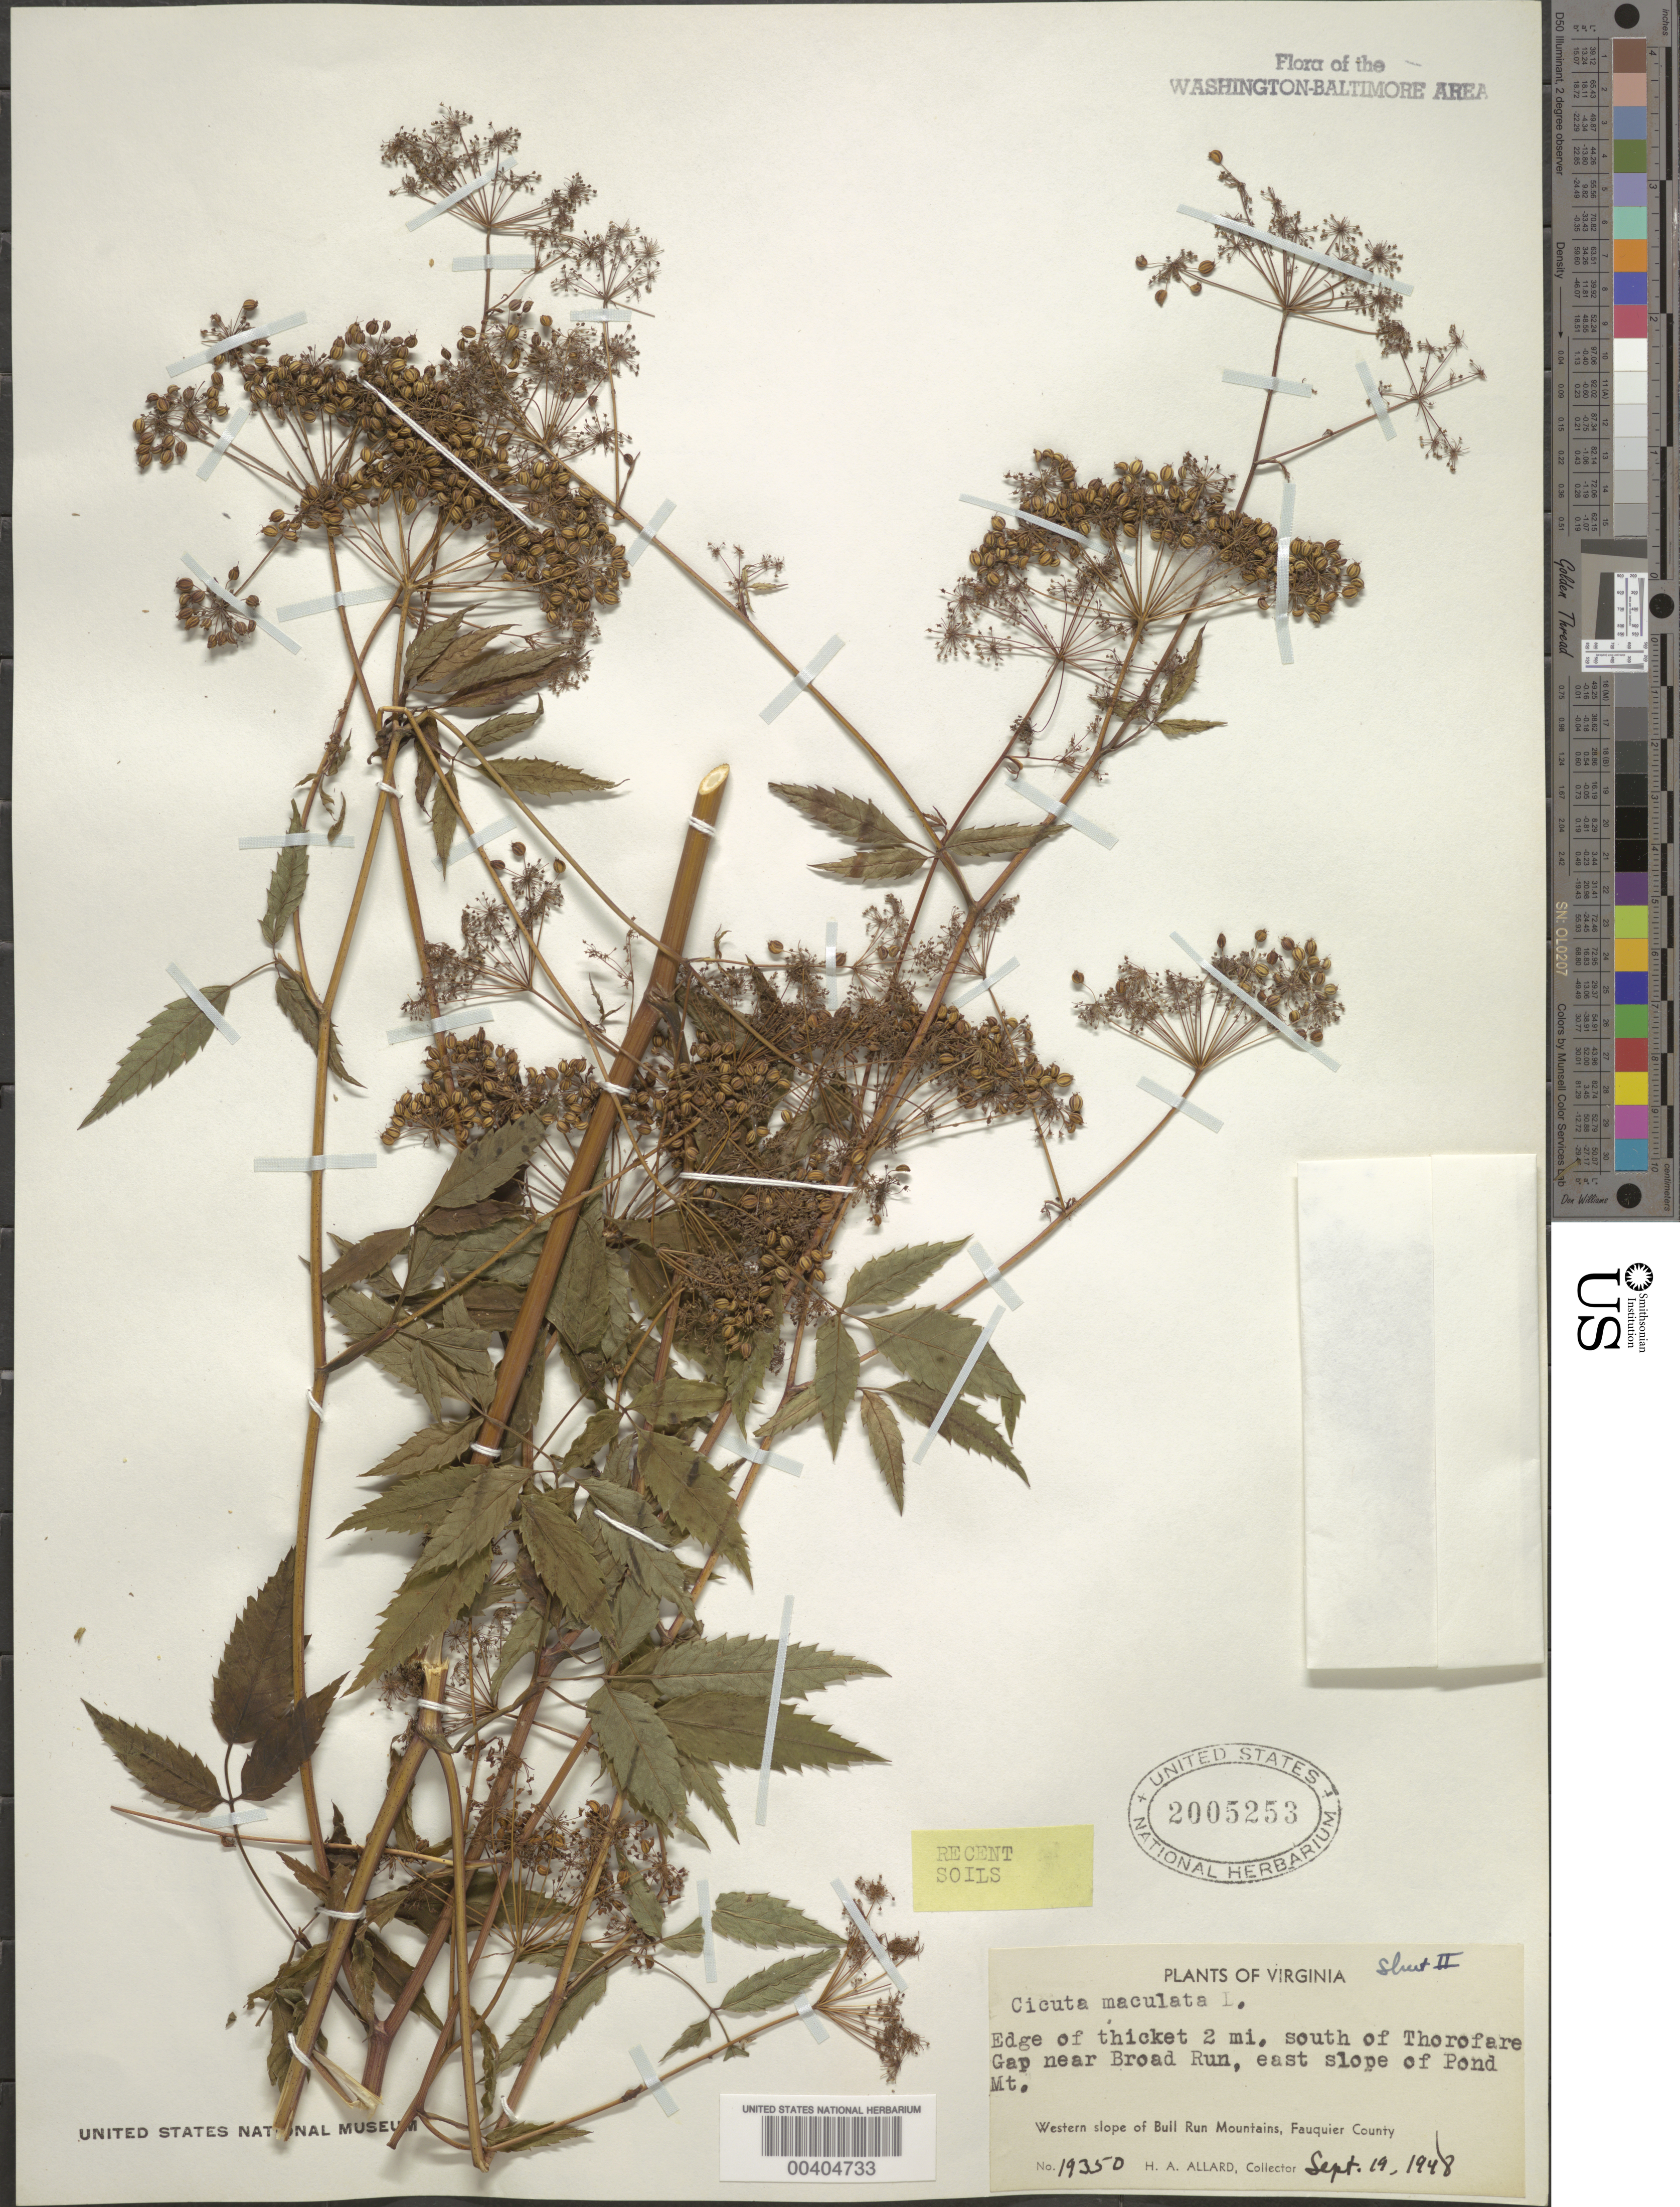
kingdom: Plantae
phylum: Tracheophyta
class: Magnoliopsida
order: Apiales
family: Apiaceae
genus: Cicuta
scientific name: Cicuta maculata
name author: L.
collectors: H. A. Allard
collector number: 19350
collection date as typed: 19 Sep 1948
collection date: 1948-09-19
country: United States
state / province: Virginia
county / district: Fauquier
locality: S of Thorofare Gap near Broad Run, Pond Mountain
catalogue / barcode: US 2005253